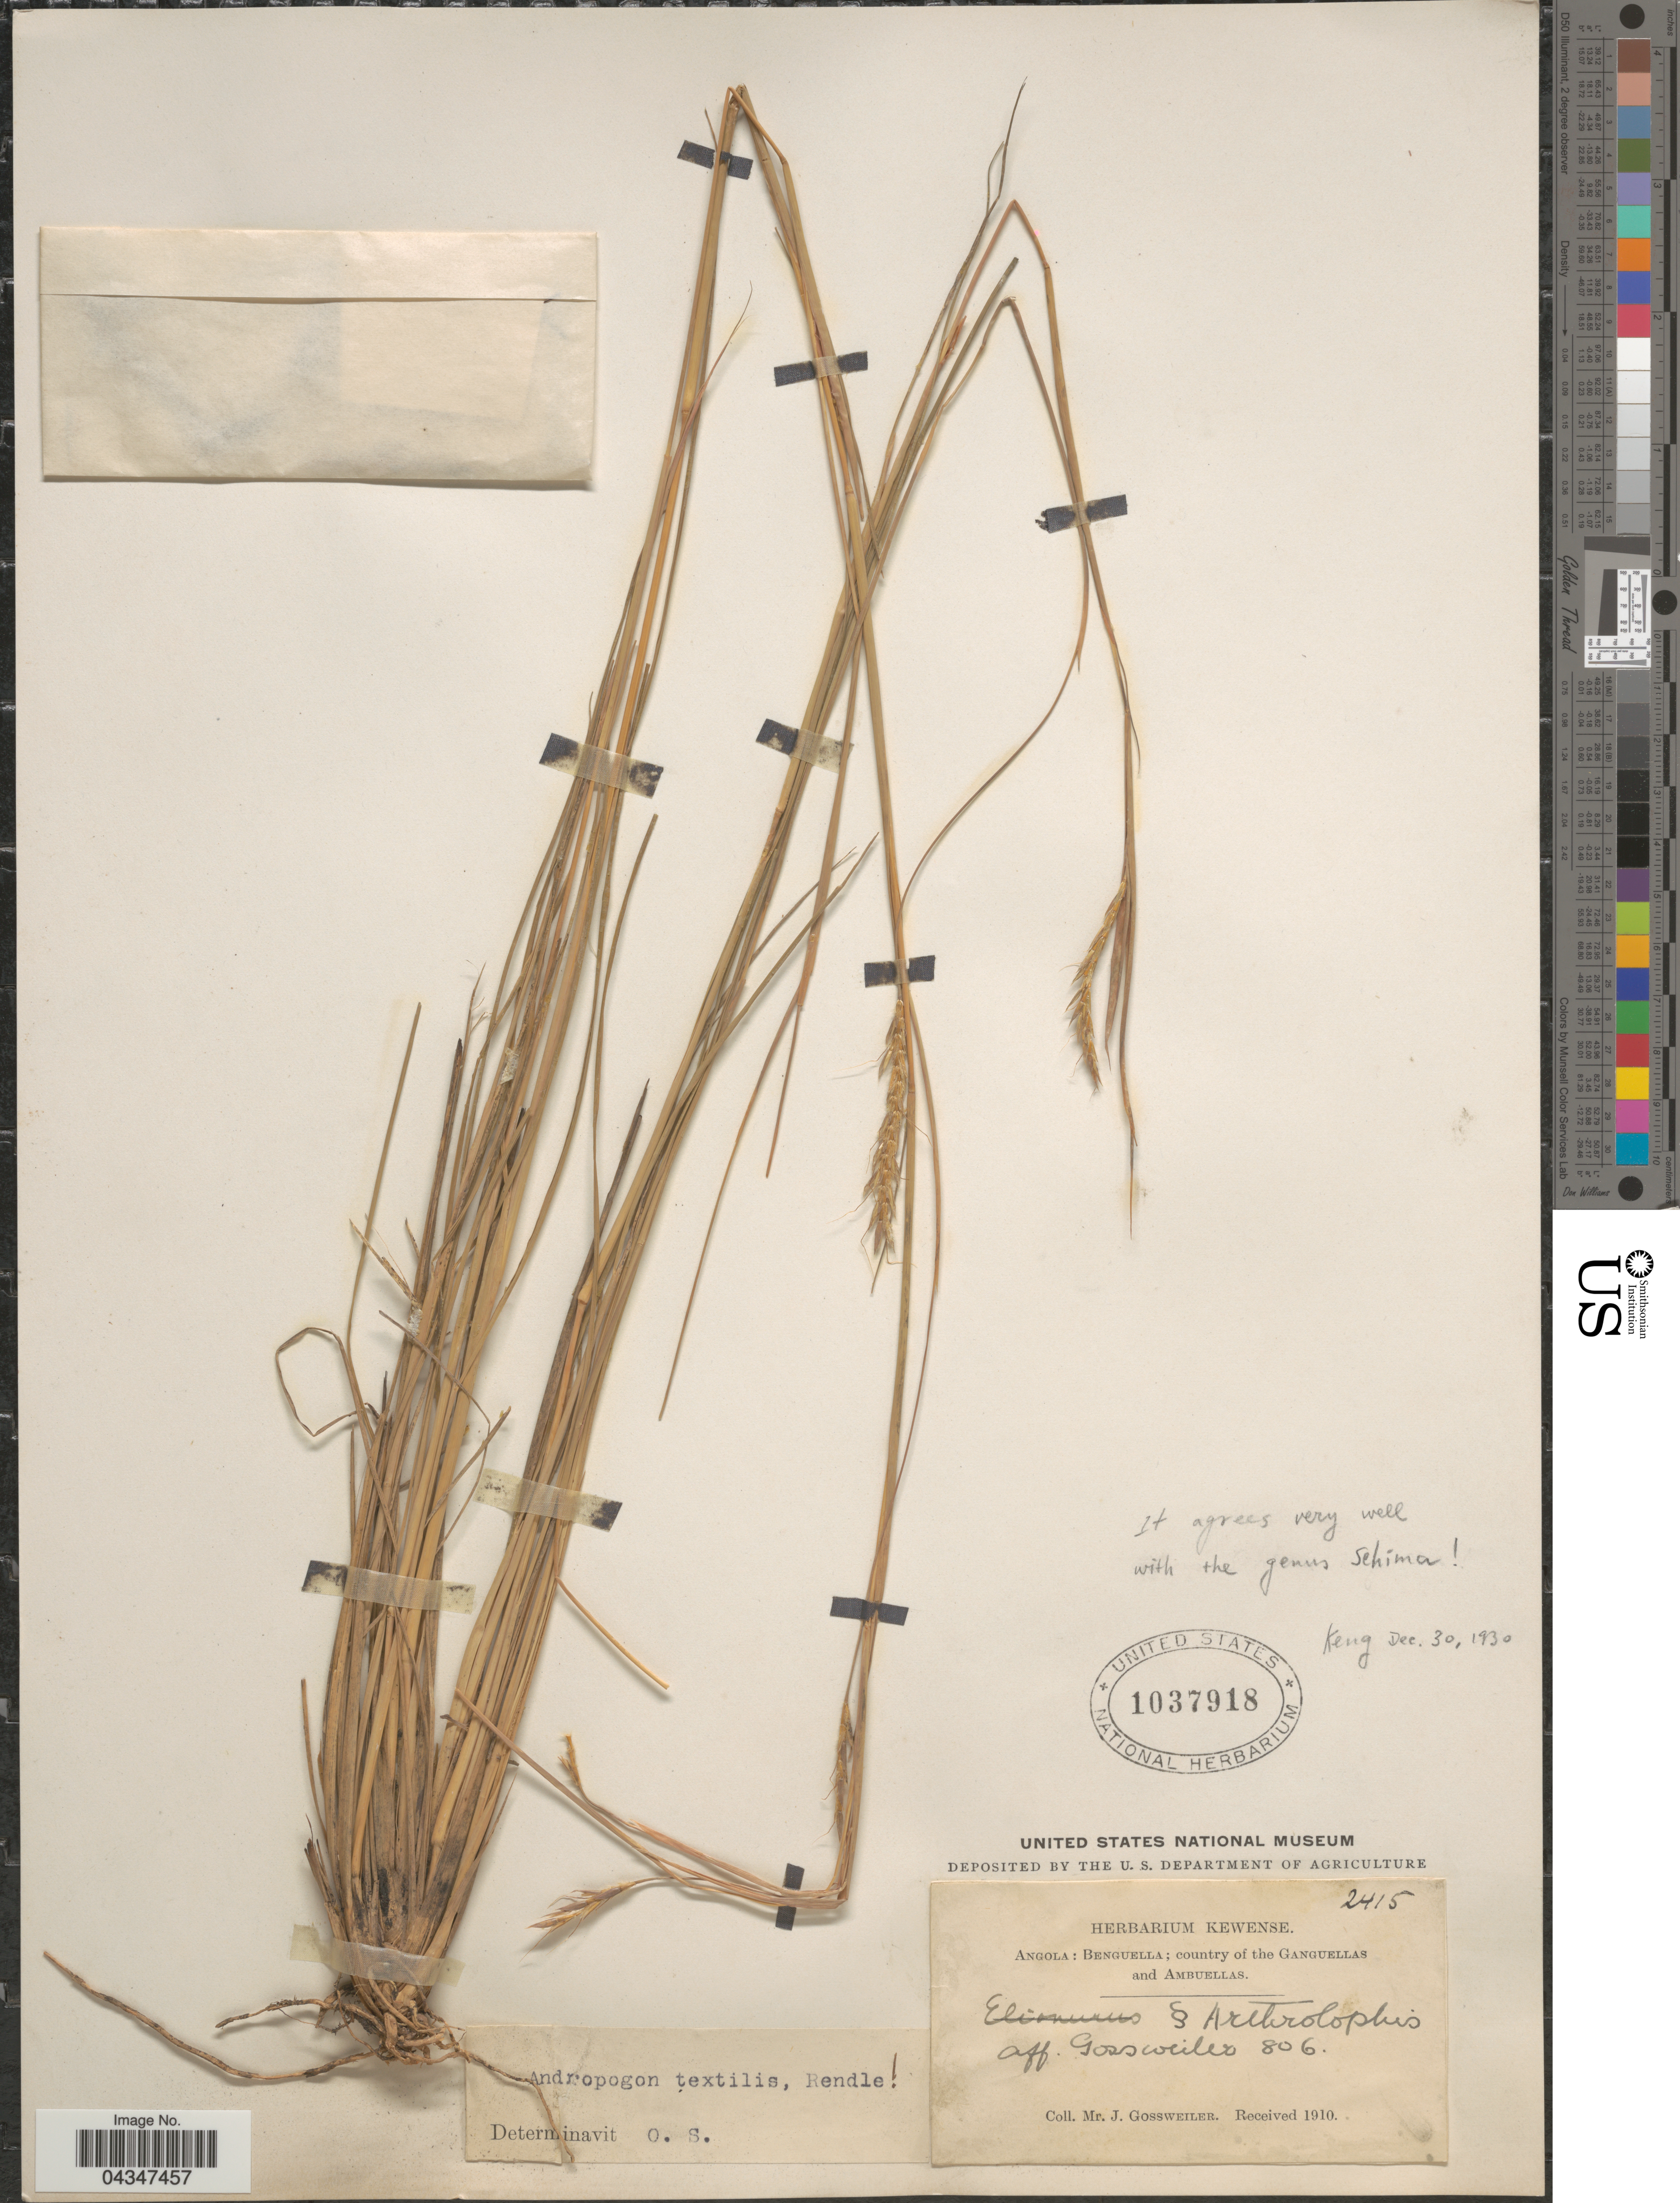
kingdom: Plantae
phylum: Tracheophyta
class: Liliopsida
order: Poales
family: Poaceae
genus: Andropogon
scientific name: Andropogon textilis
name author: Welw. ex Rendle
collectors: J. Gossweiler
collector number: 2415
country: Angola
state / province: Benguela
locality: Benguella; country of the Ganguellas and Ambuellas.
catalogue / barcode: US 1037918